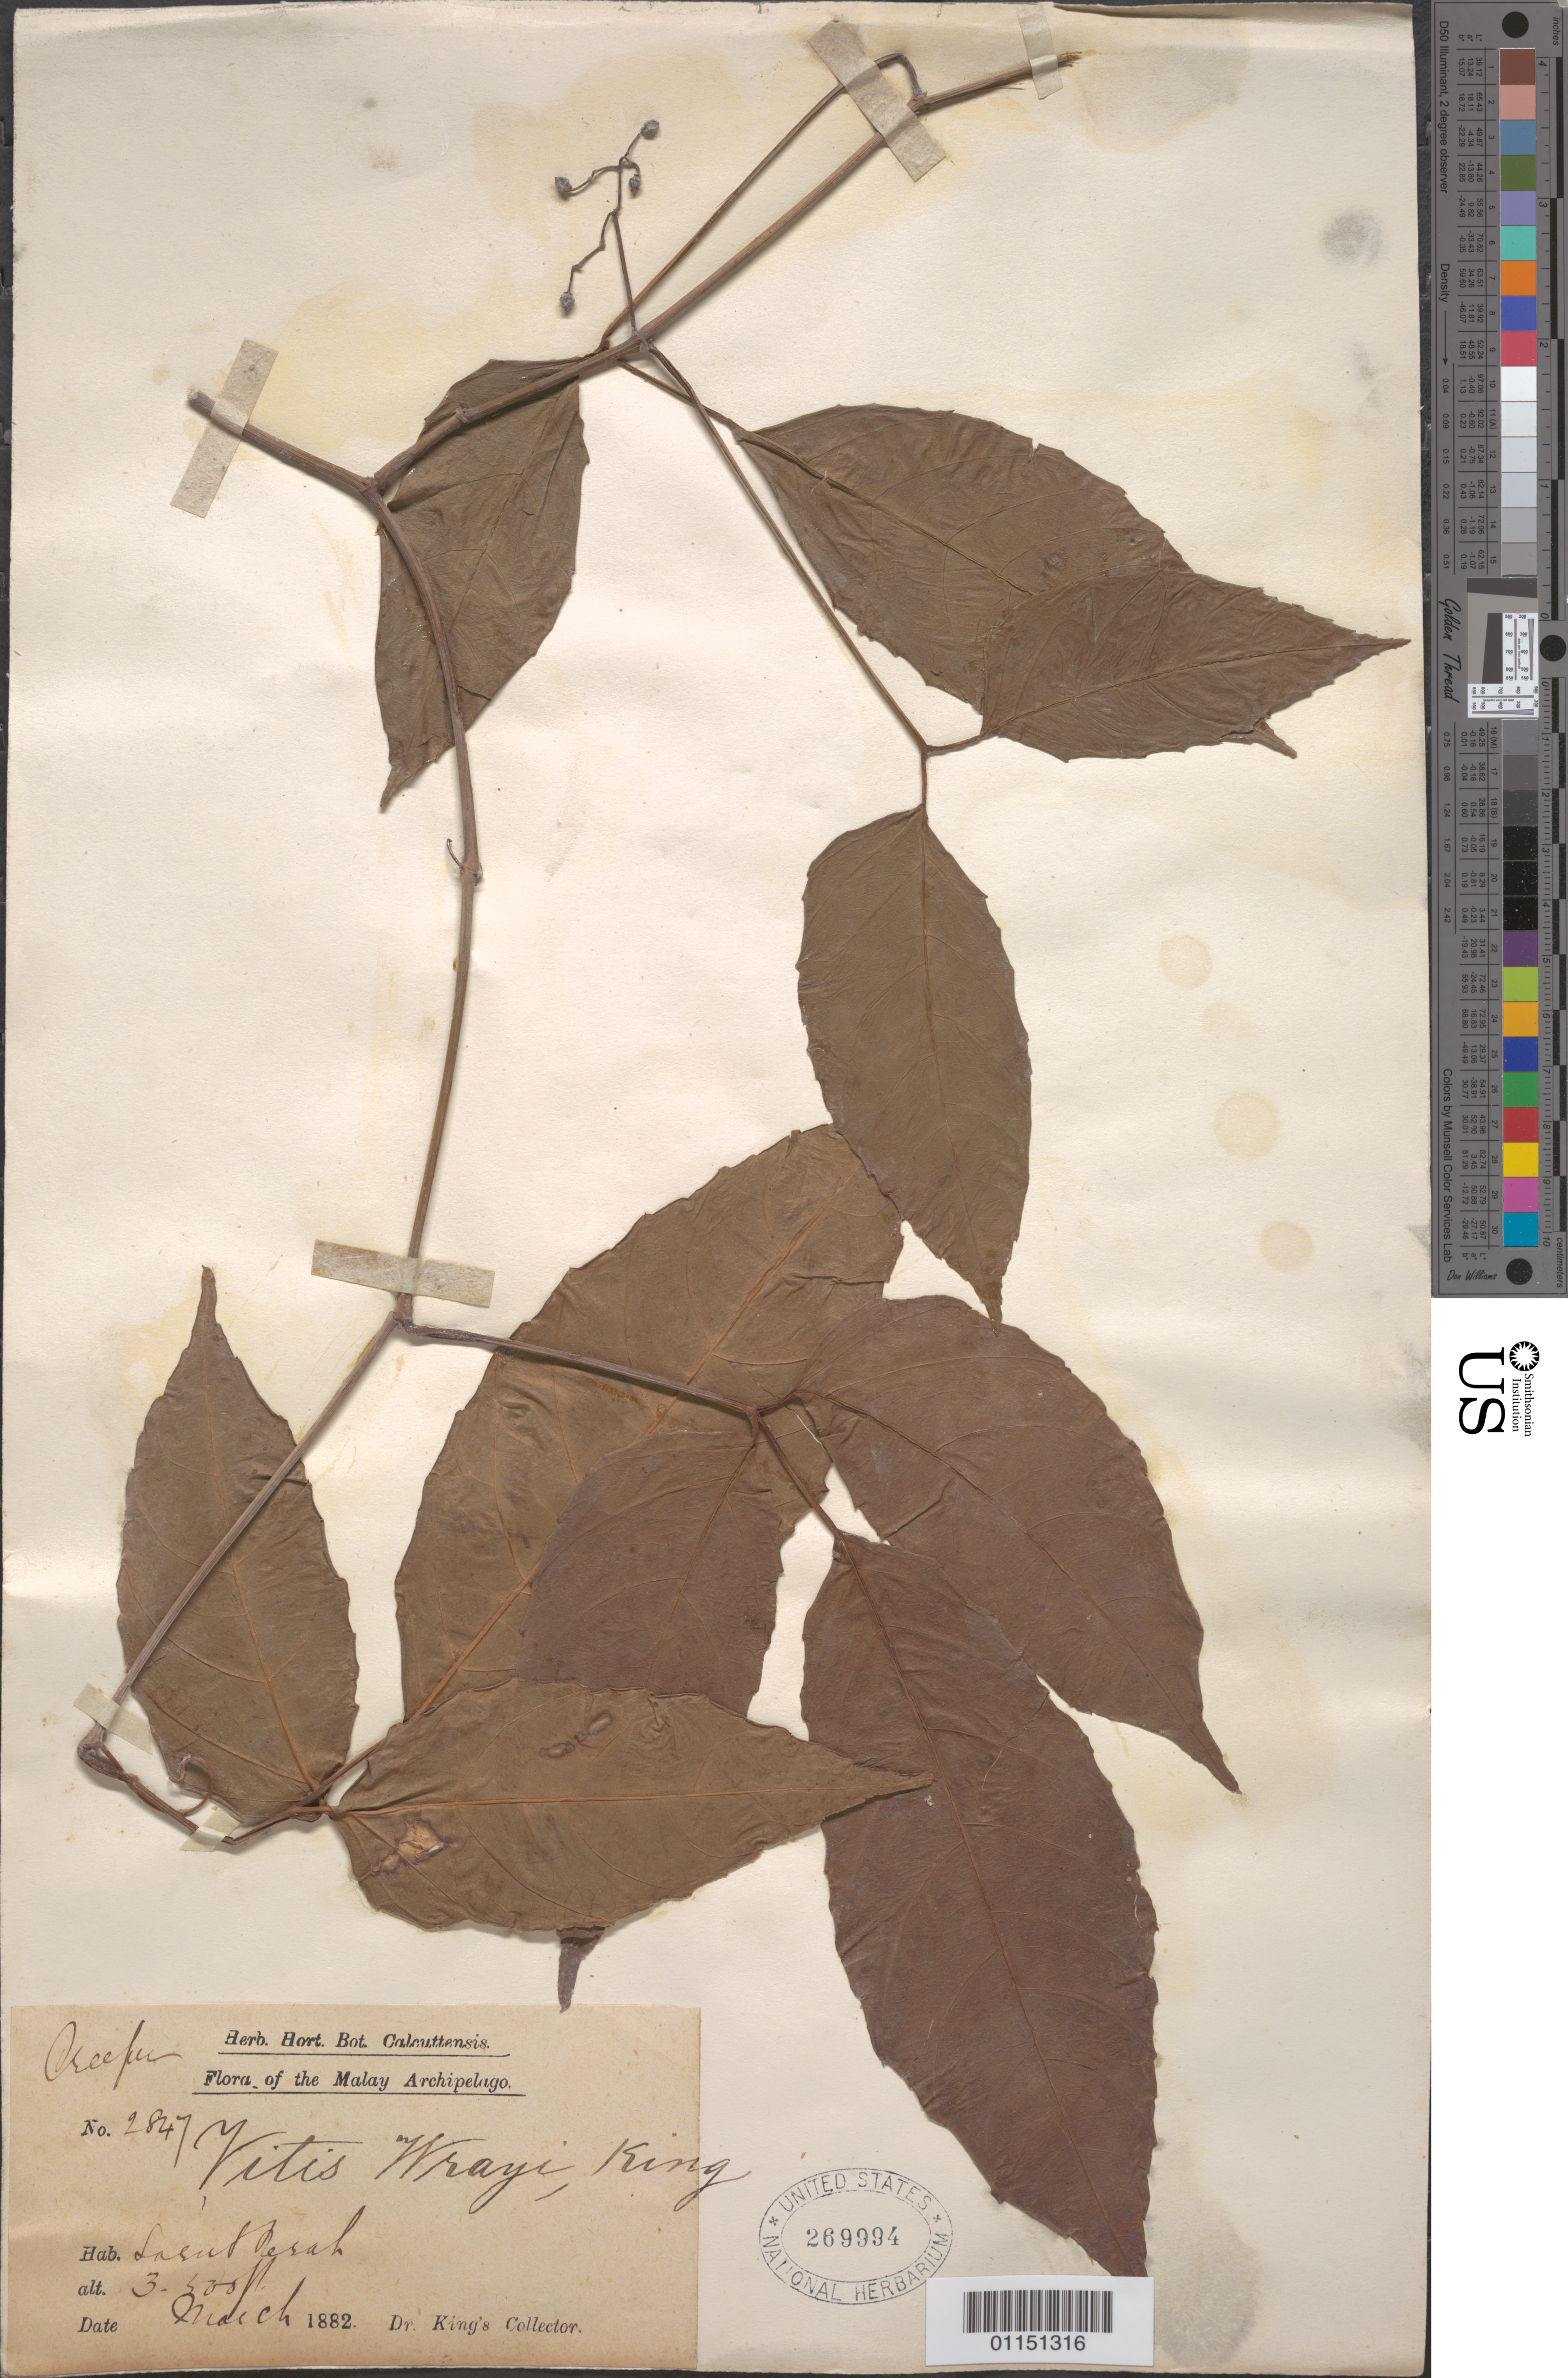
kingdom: Plantae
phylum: Tracheophyta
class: Magnoliopsida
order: Vitales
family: Vitaceae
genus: Vitis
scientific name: Vitis wrayi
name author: King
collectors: King, --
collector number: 2847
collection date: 1882-03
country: India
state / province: West Bengal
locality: Calcutta.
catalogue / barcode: US 269994